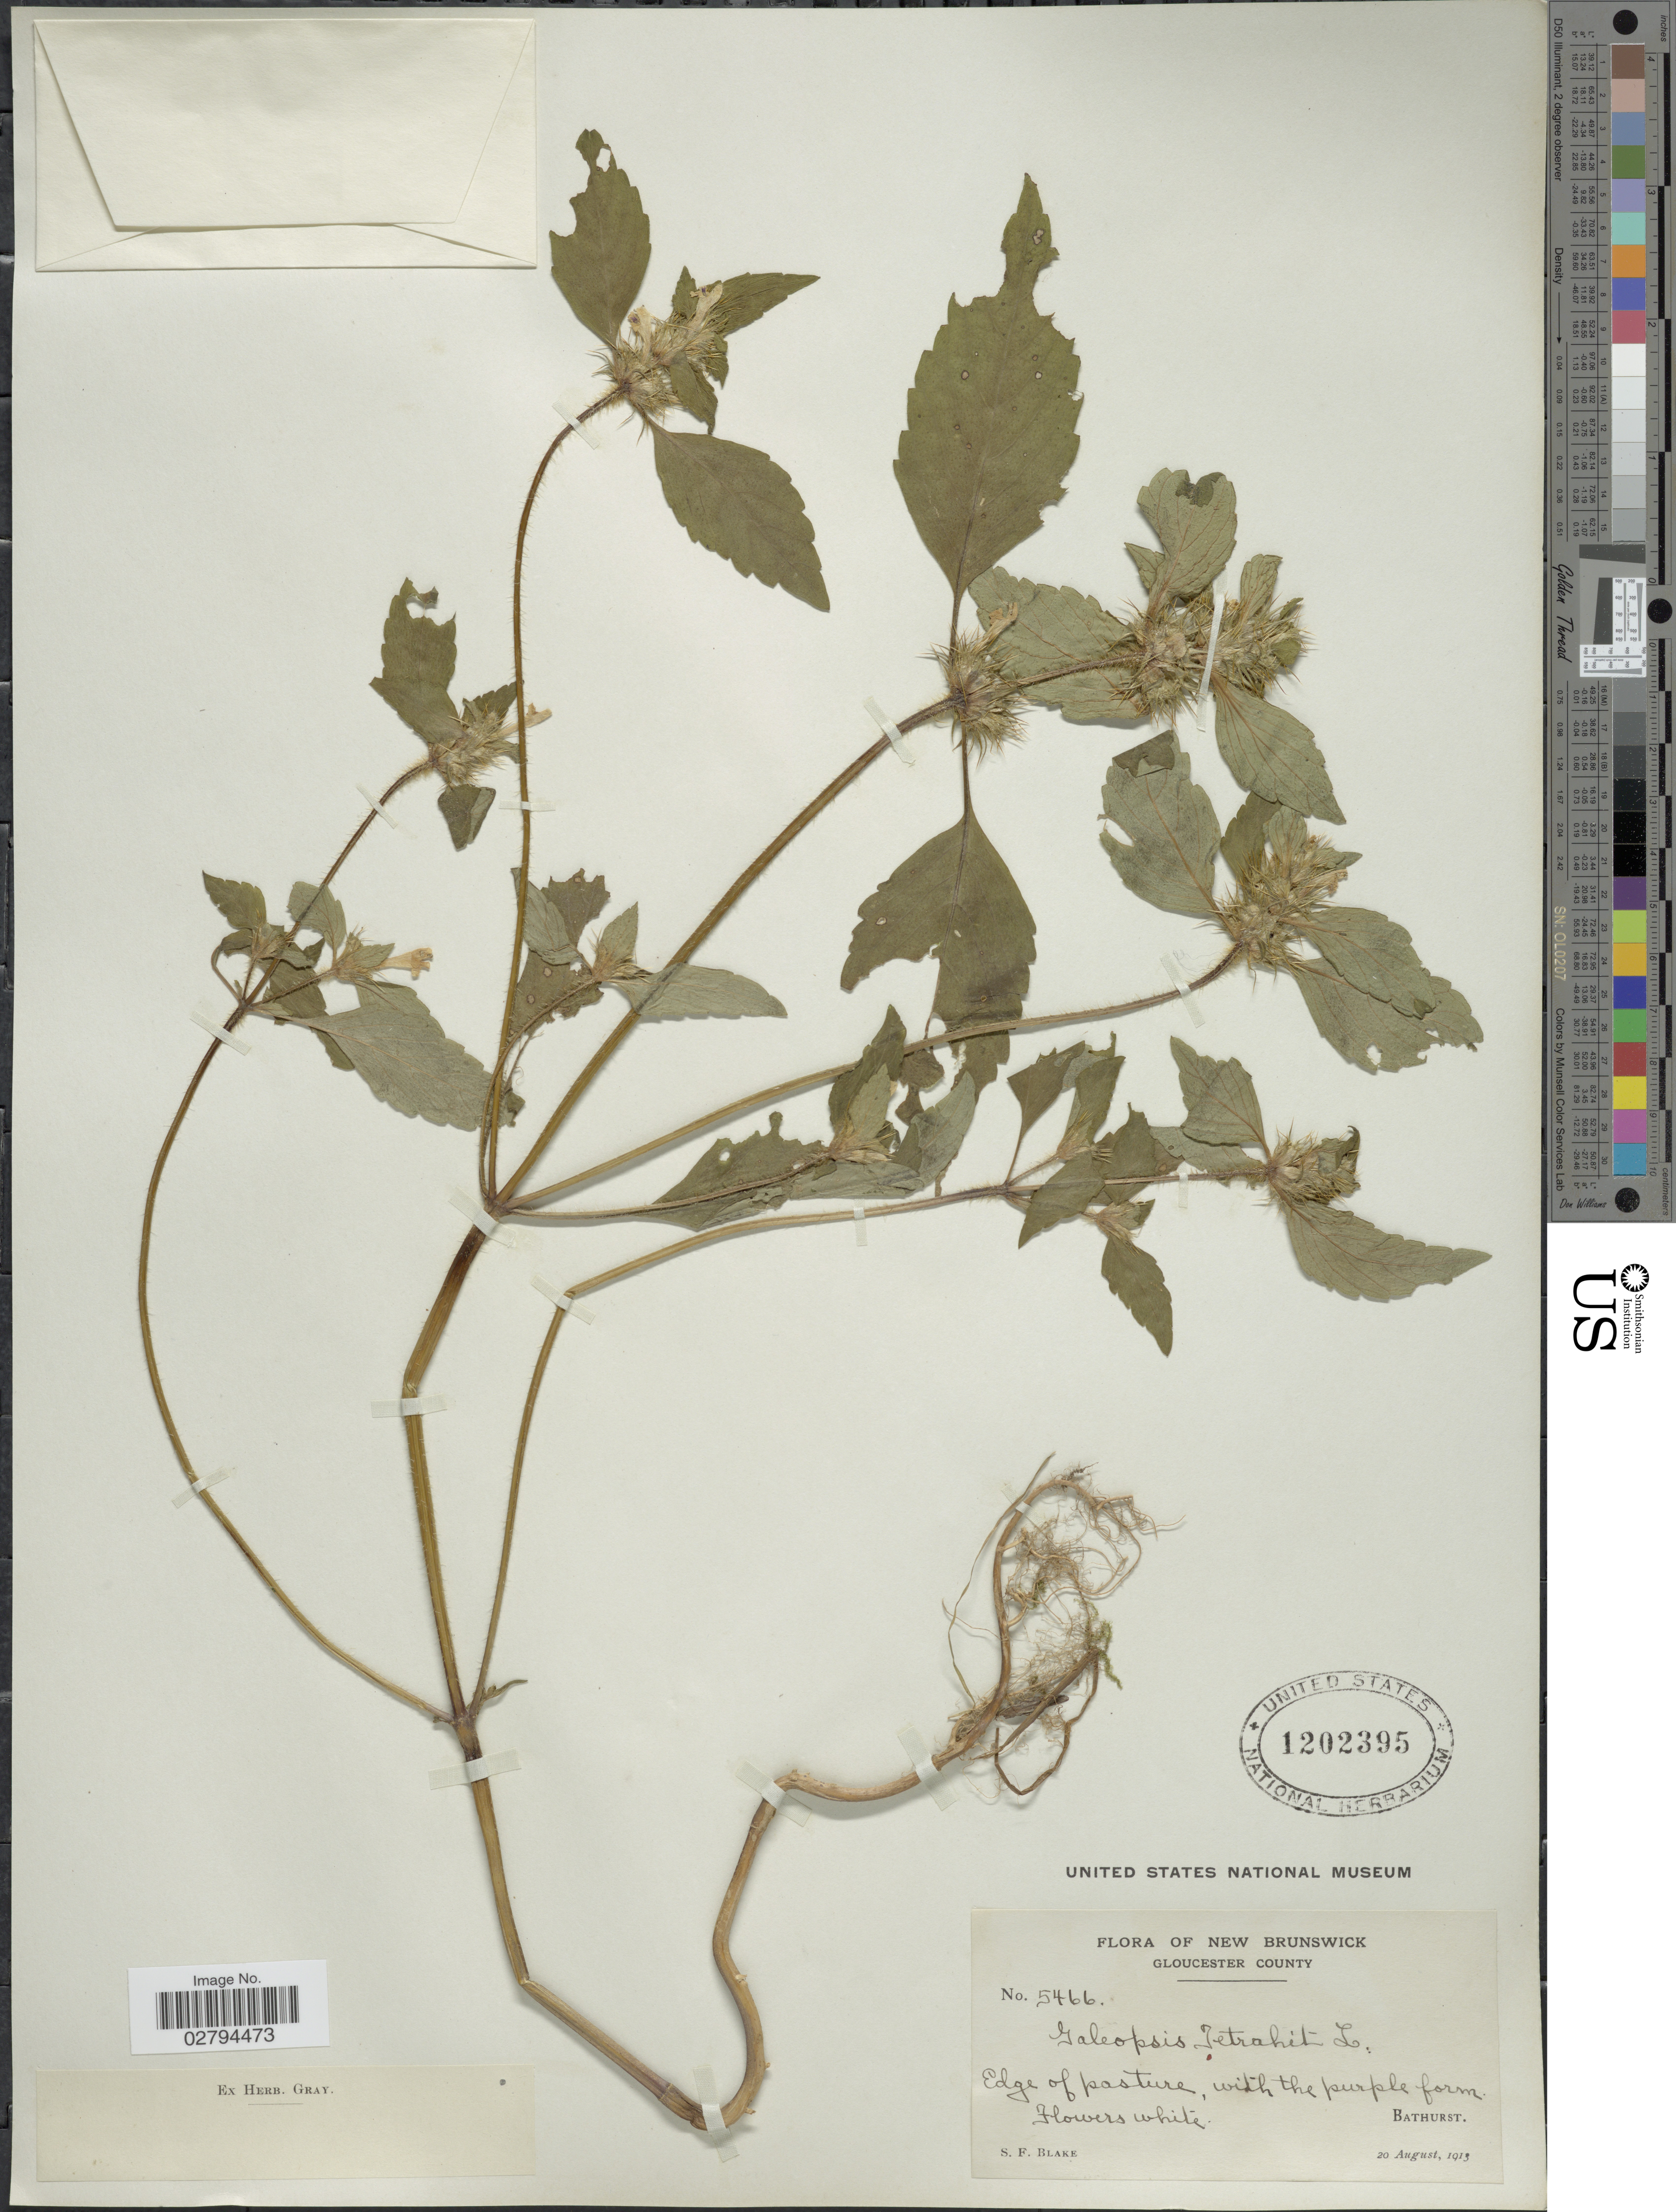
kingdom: Plantae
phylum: Tracheophyta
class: Magnoliopsida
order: Lamiales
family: Lamiaceae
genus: Galeopsis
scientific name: Galeopsis tetrahit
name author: L.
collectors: S. Blake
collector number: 5466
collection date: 1913-08-20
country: Canada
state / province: New Brunswick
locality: Gloucester County. Bathurst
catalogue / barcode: US 1202395